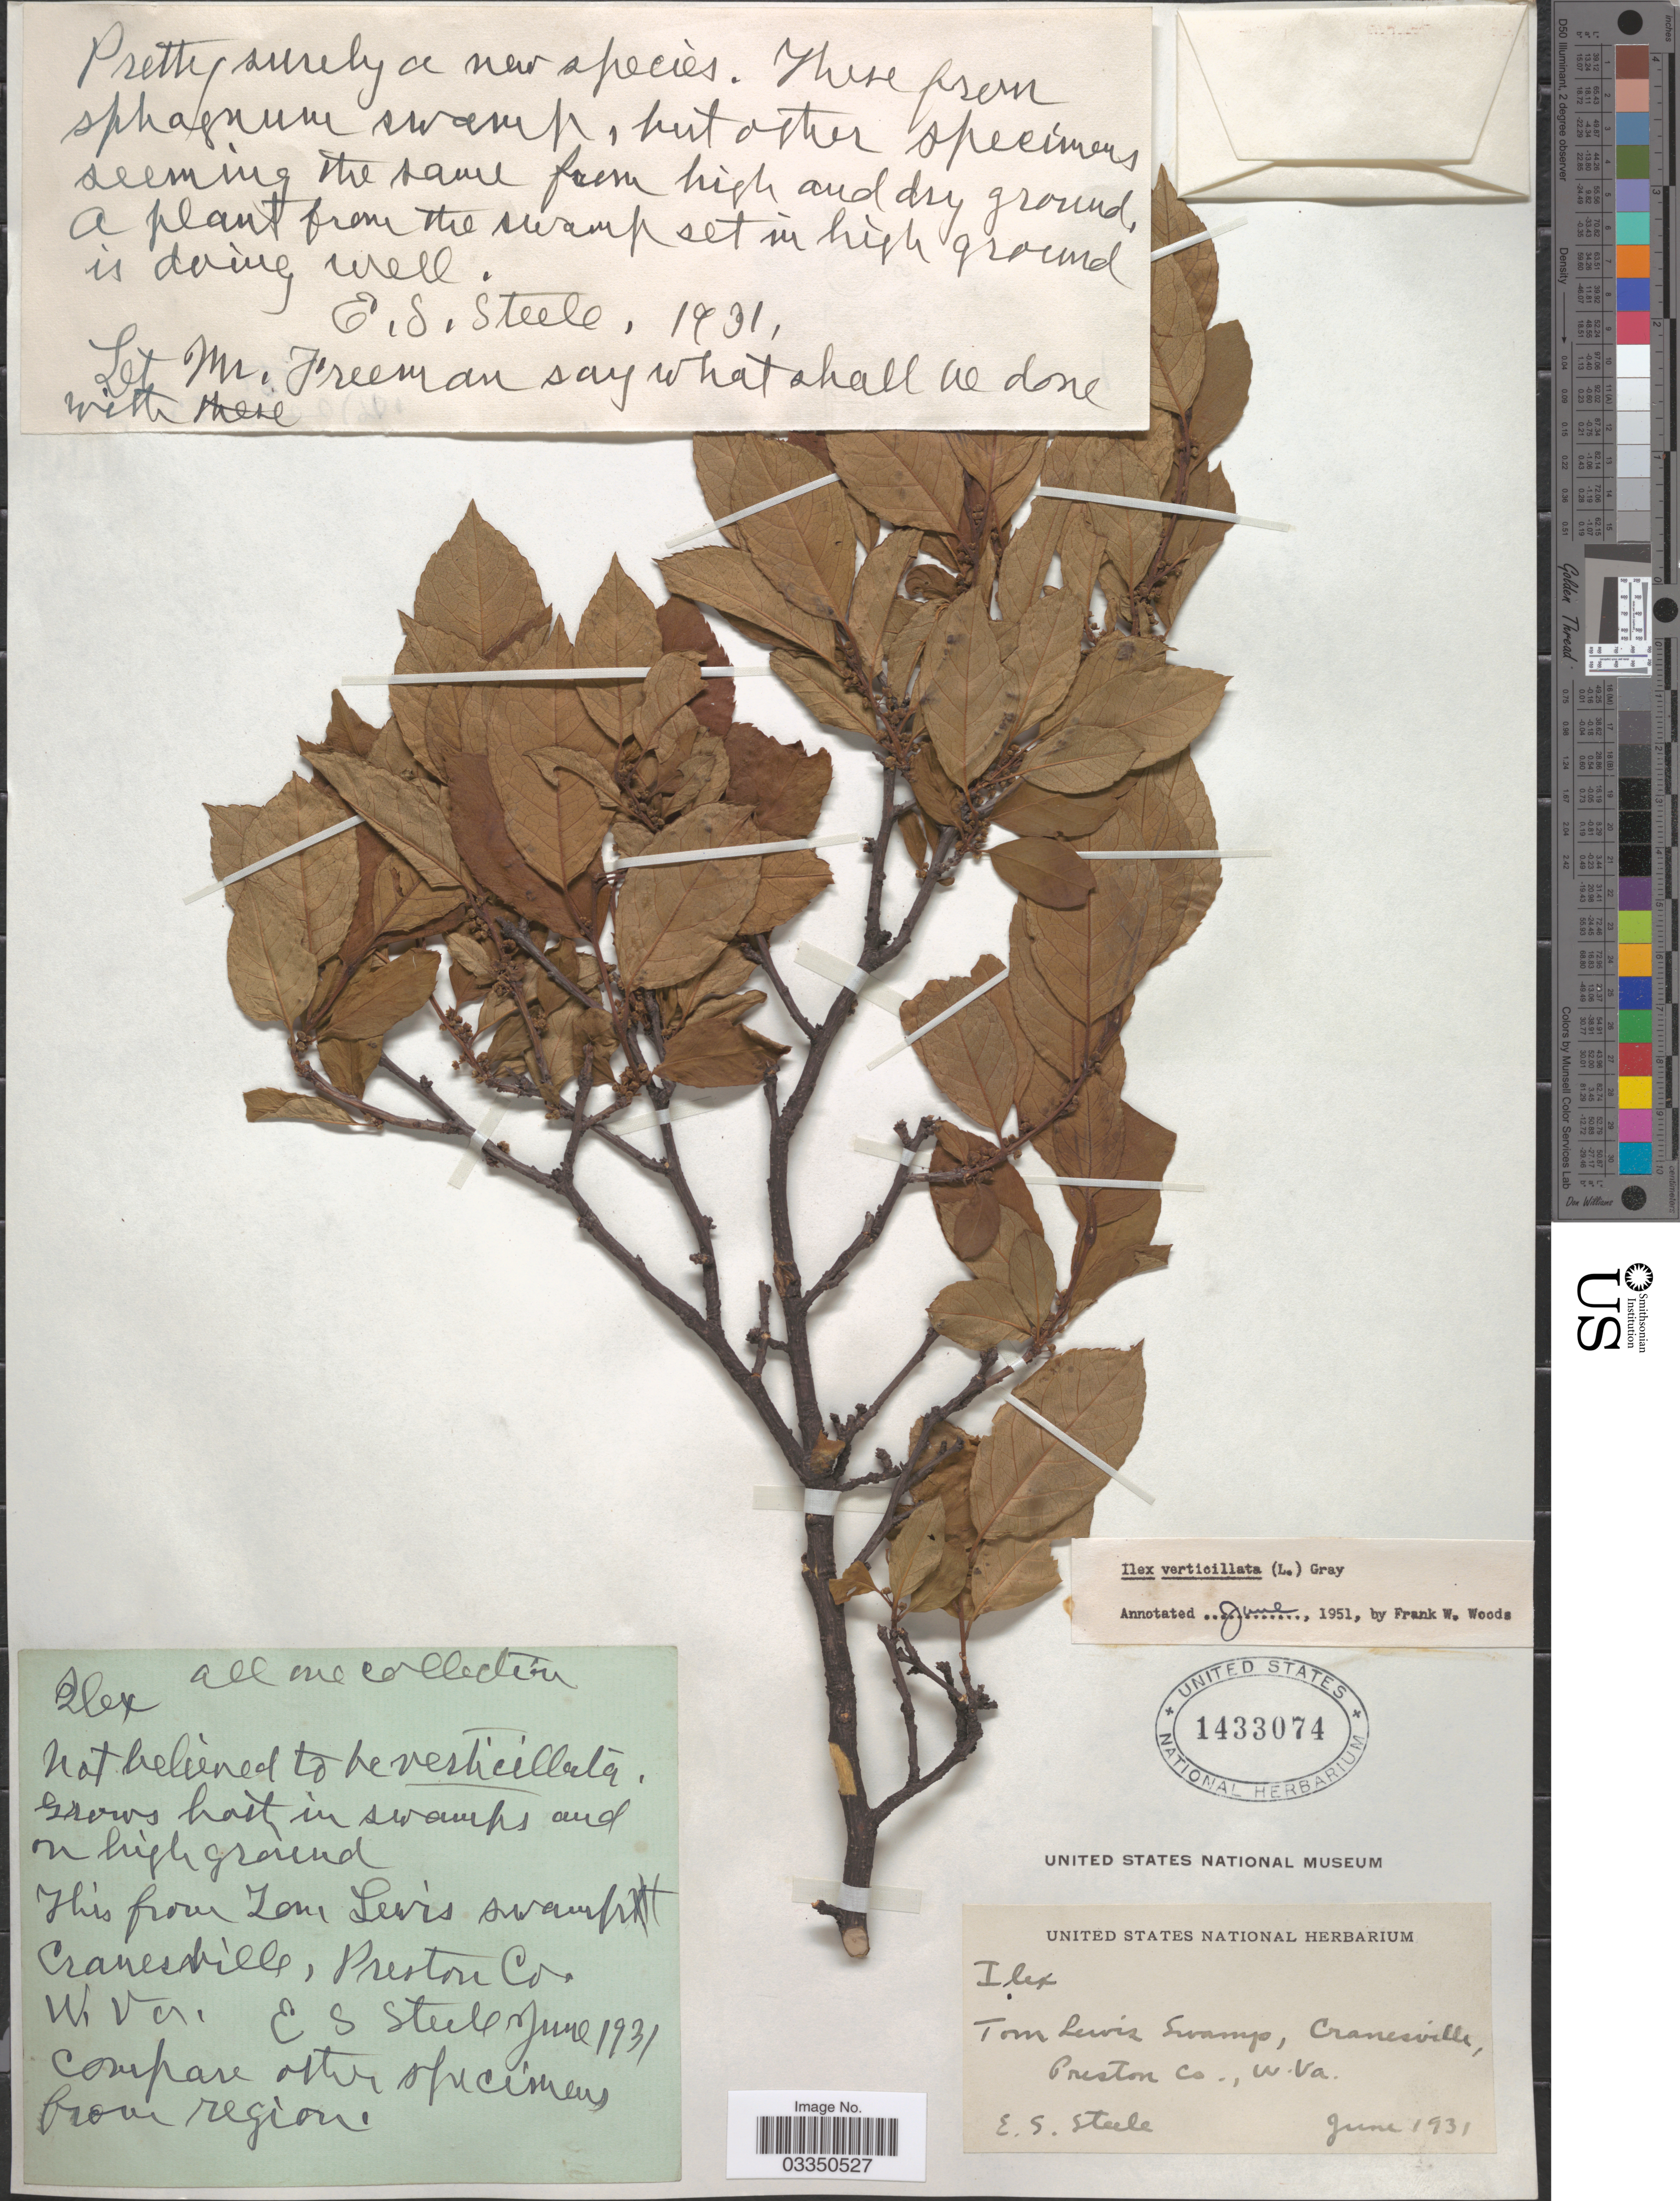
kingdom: Plantae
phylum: Tracheophyta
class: Magnoliopsida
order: Aquifoliales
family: Aquifoliaceae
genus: Ilex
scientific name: Ilex verticillata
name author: (L.) A. Gray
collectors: E. Steele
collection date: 1931-06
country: United States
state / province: West Virginia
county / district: Preston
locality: Tom Lewis Swamp, Cranesville, Preston Co.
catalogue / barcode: US 1433074